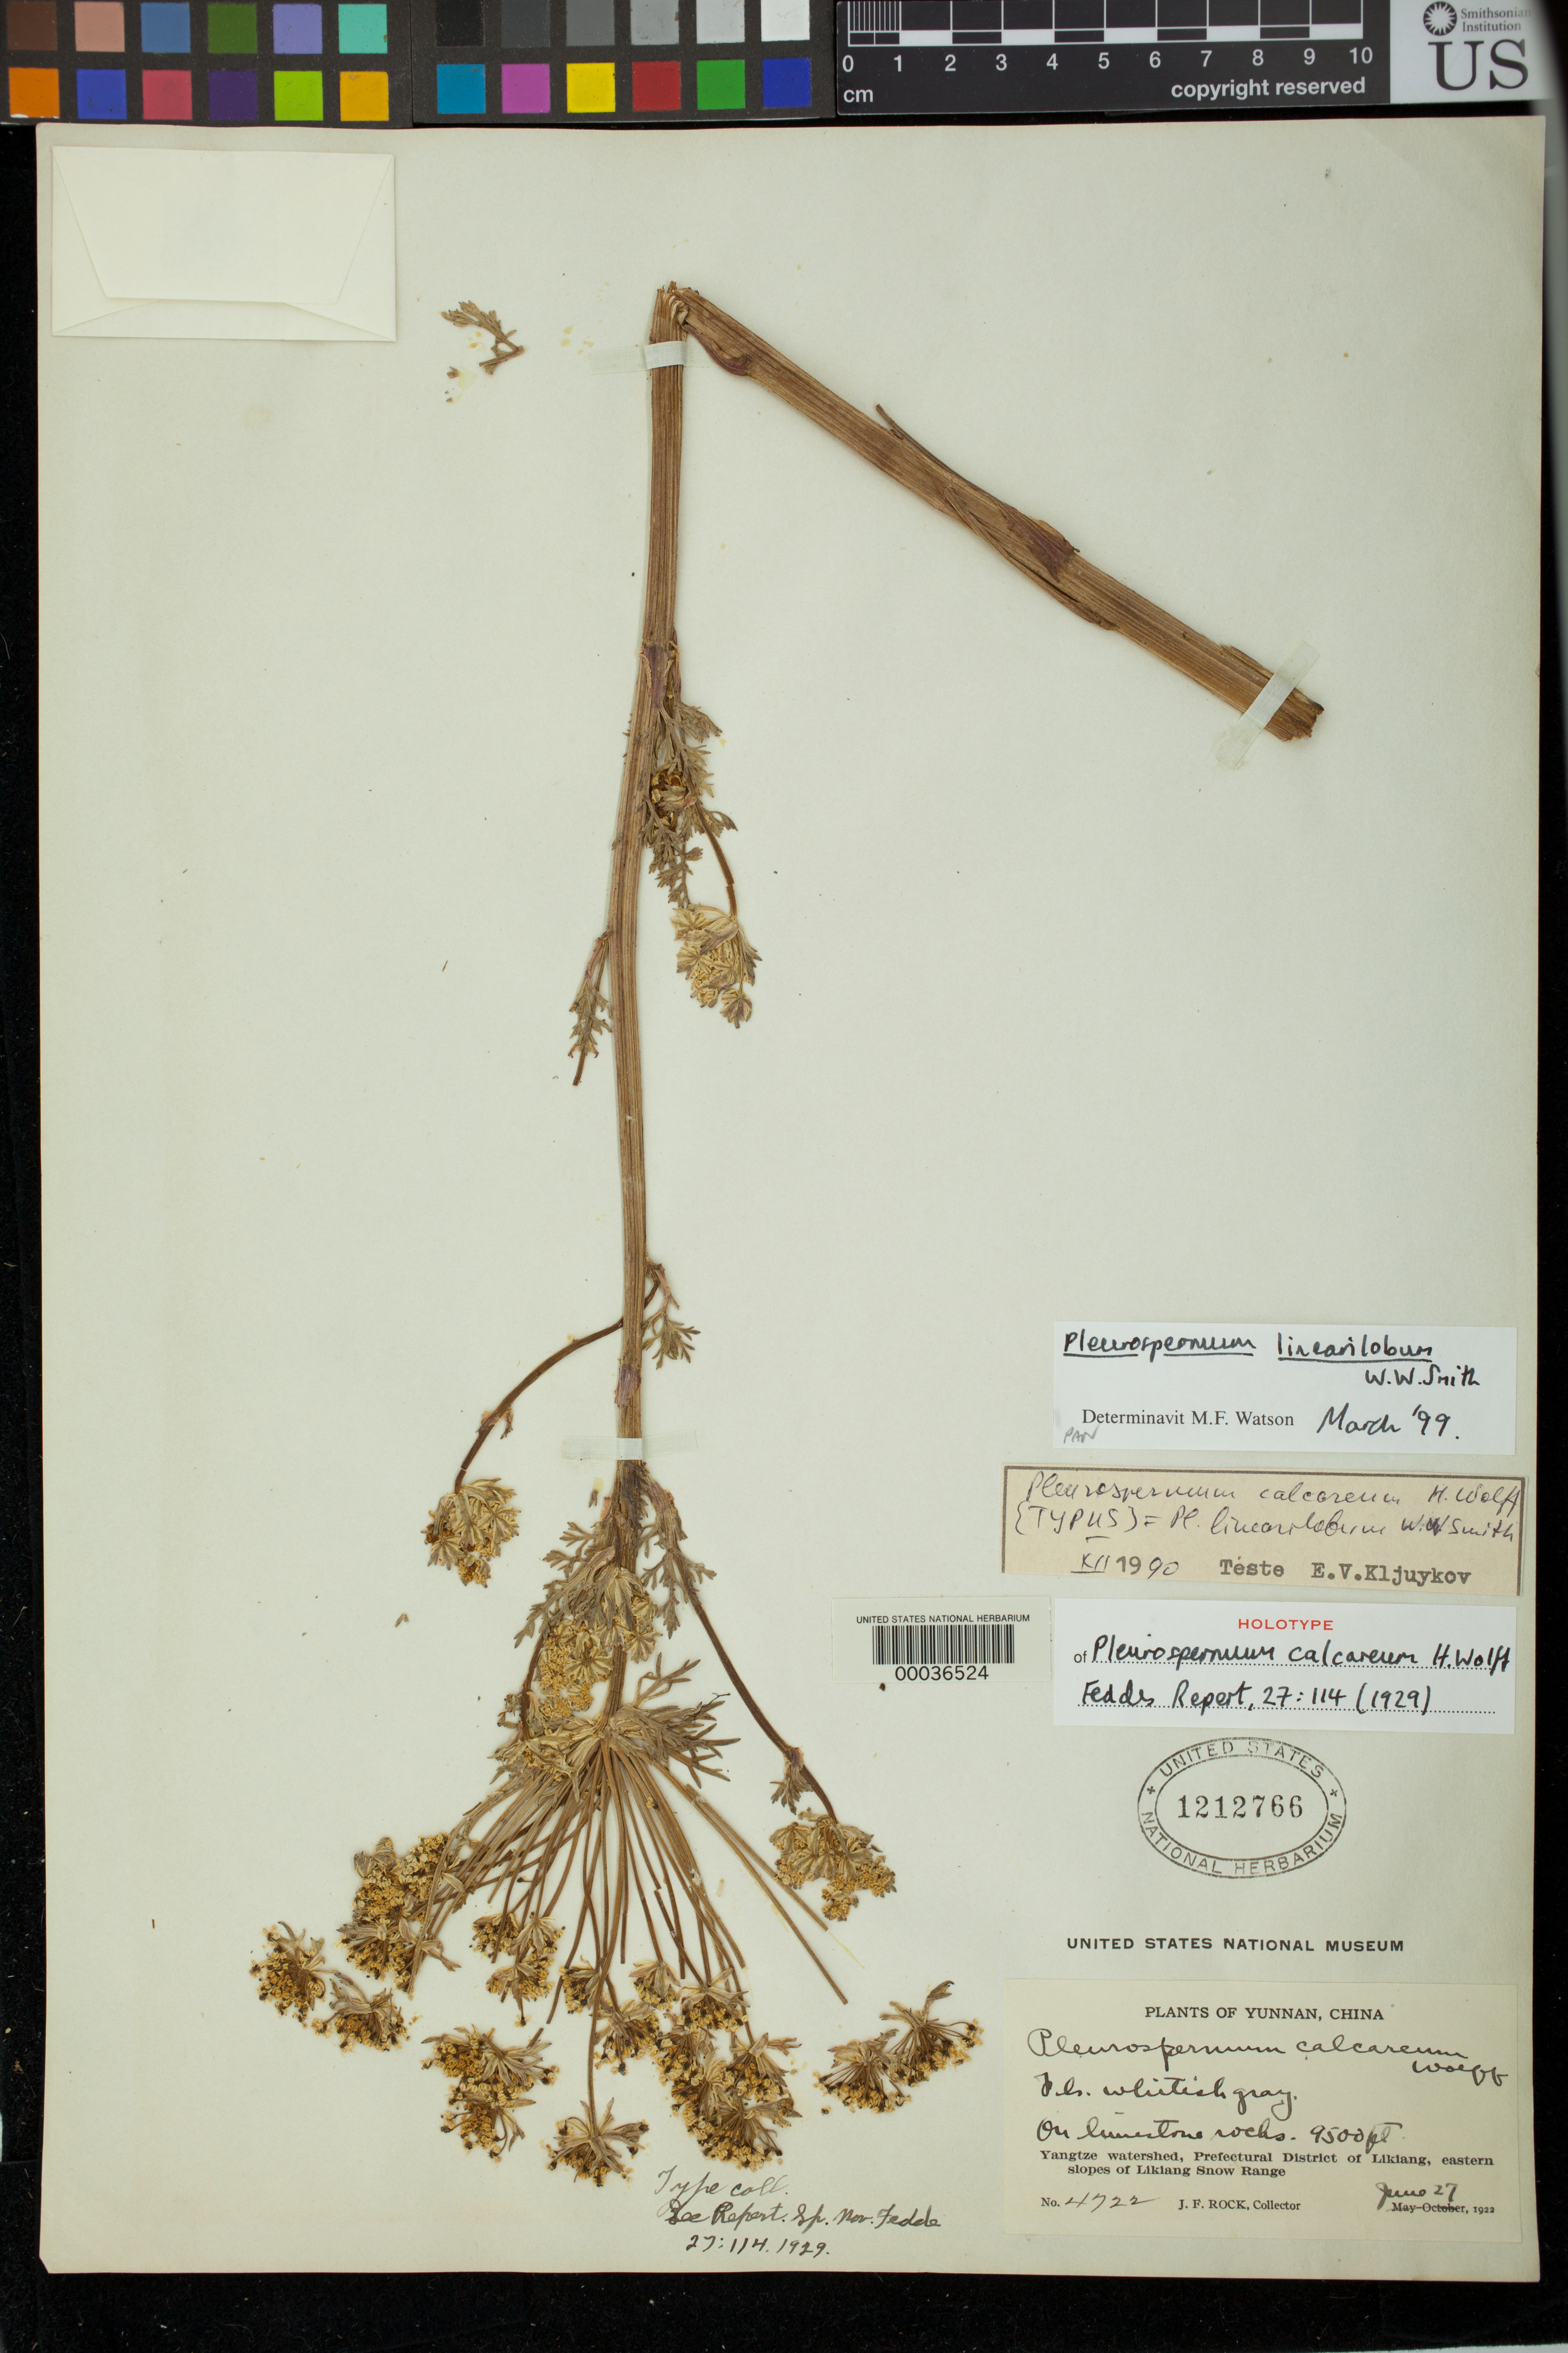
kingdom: Plantae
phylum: Tracheophyta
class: Magnoliopsida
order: Apiales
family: Apiaceae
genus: Pleurospermum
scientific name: Pleurospermum calcareum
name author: H. Wolff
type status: Isotype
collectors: J. F. Rock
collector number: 4722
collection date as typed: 27 Jun 1922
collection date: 1922-06-27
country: China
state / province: Yunnan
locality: Yangtze watershed, Likiang snow range.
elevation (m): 2896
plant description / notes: Specimen annotated (by M.F. Watson, 1999?) as "holotype"; neither protologue nor original annotations indicate that the US sheet is the holotype.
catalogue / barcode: US 1212766